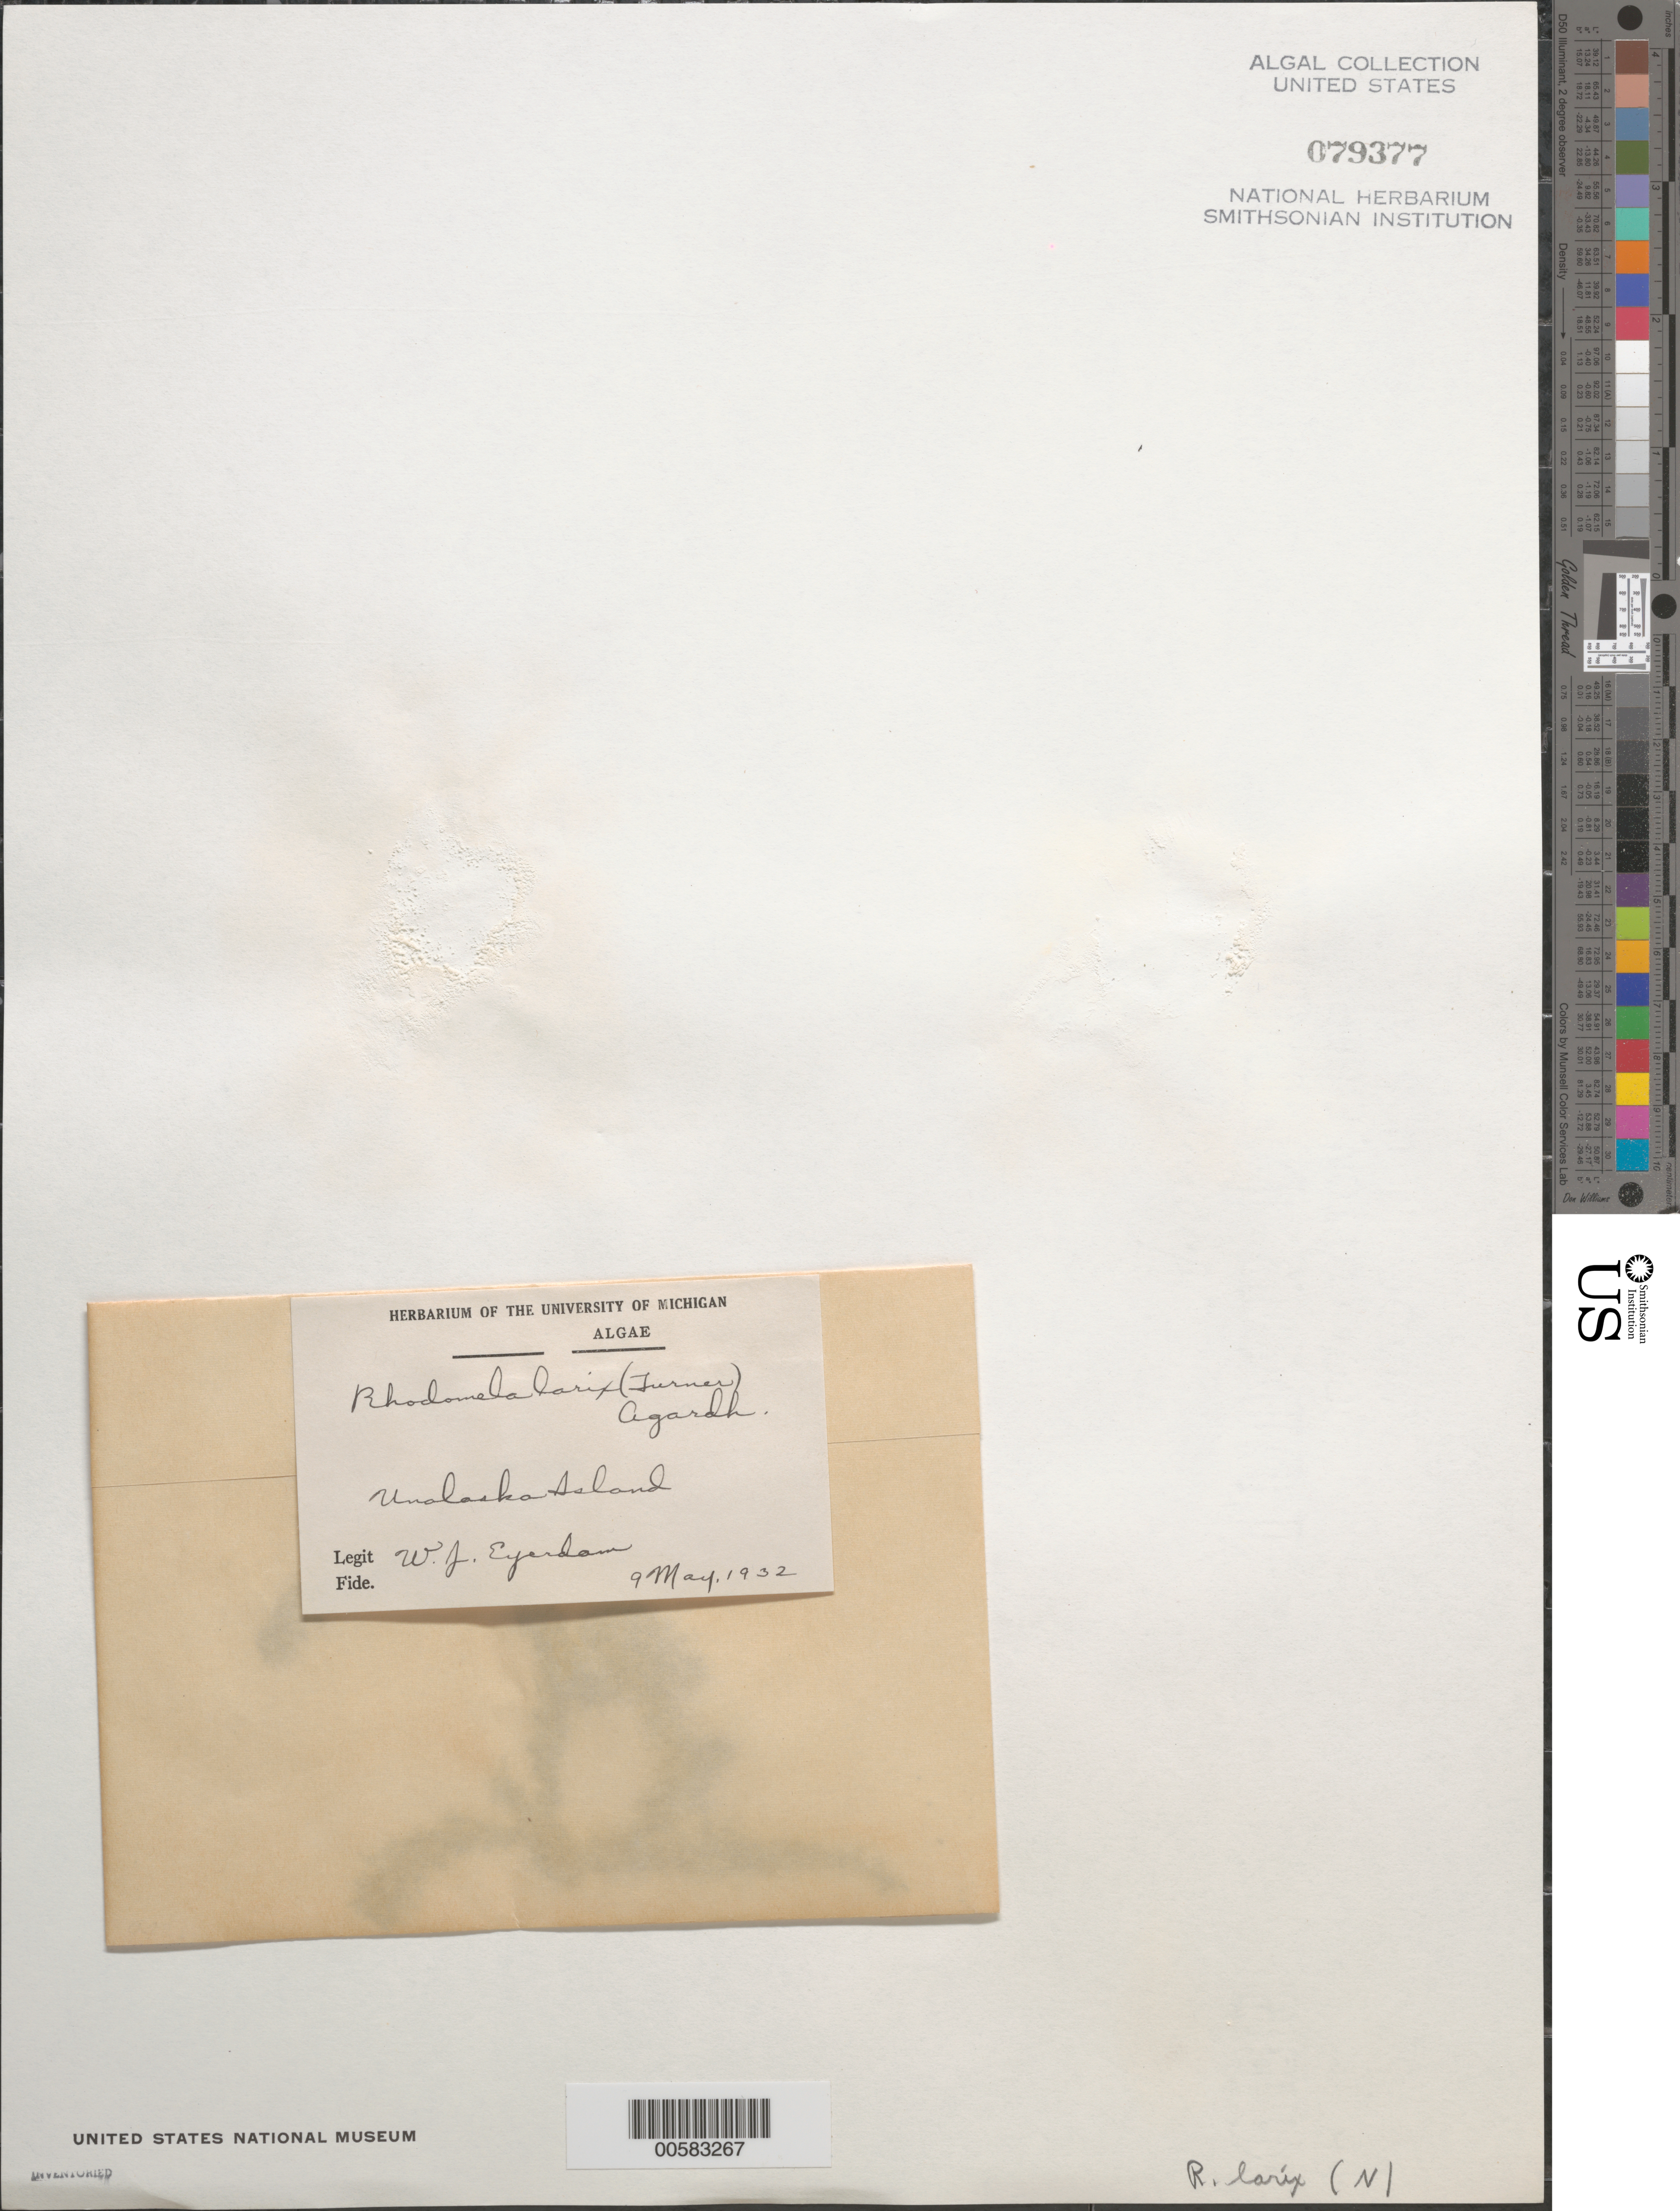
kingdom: Plantae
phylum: Rhodophyta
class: Florideophyceae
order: Ceramiales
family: Rhodomelaceae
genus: Neorhodomela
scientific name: Neorhodomela larix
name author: (Turner) Masuda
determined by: Algae name updating Project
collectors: W. J. Eyerdam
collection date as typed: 09 May 1932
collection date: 1932-05-09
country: United States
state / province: Alaska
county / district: Aleutian Islands Division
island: Unalaska Island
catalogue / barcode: US 79377